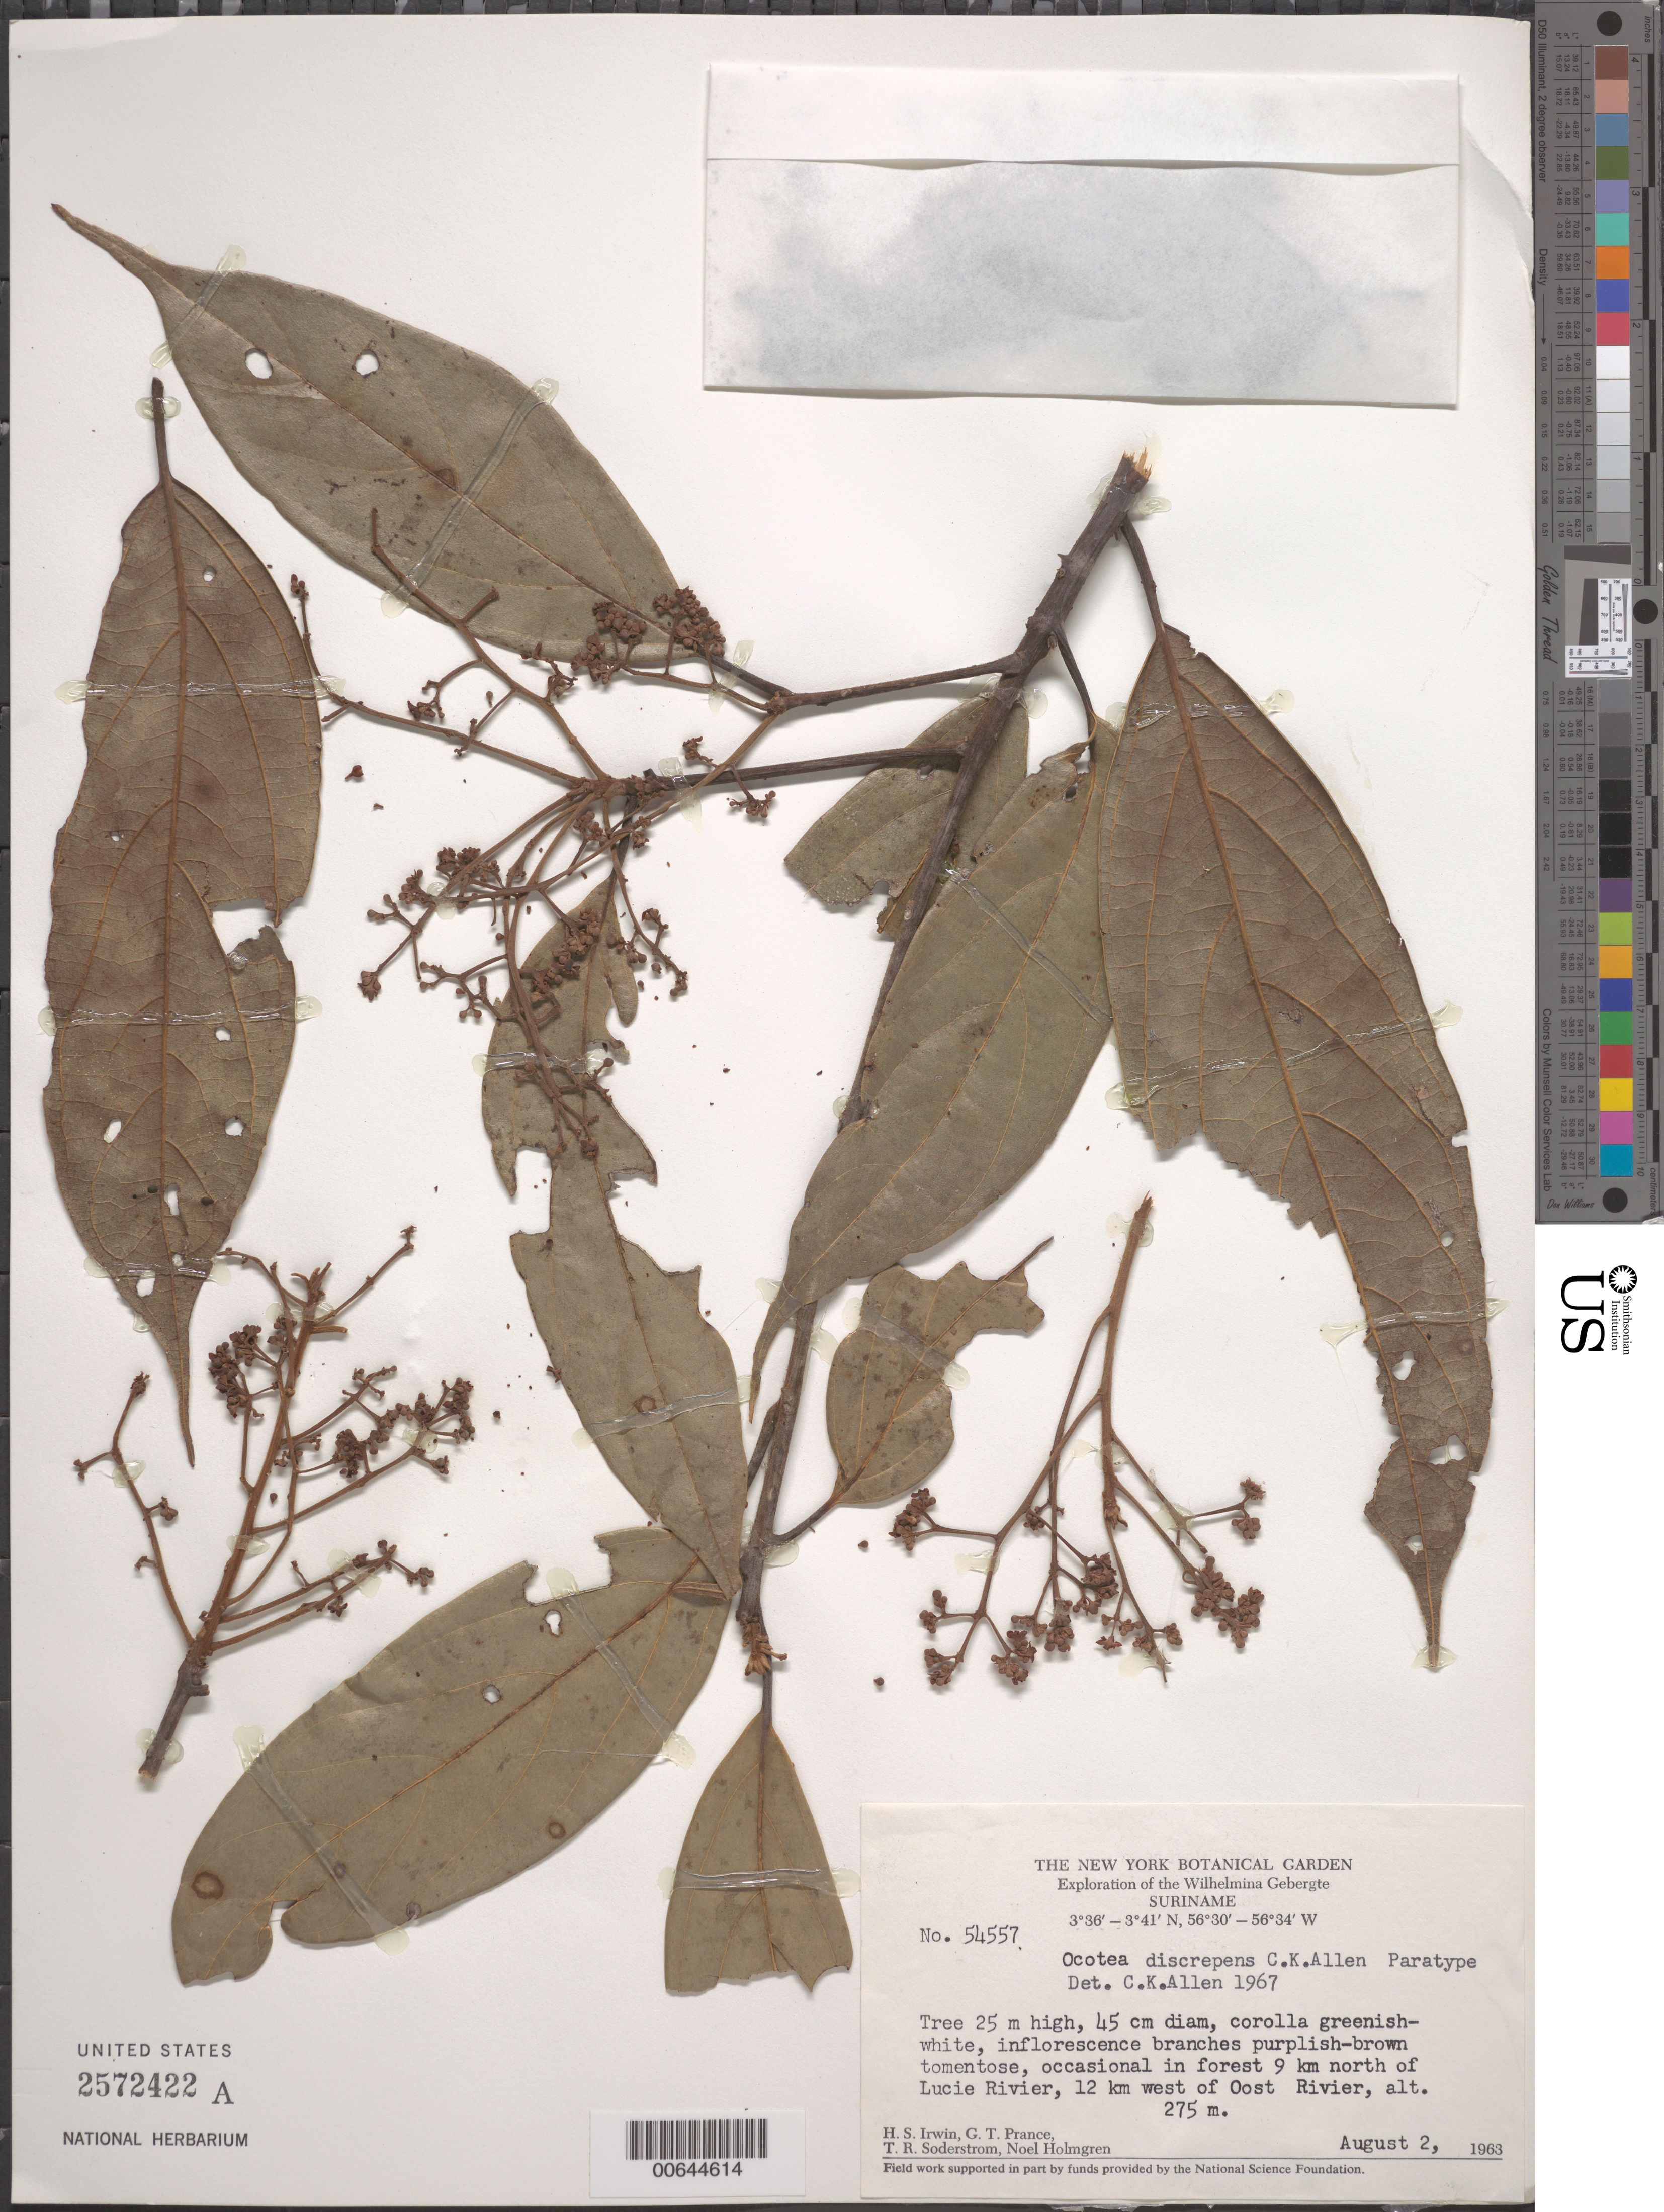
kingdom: Plantae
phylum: Tracheophyta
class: Magnoliopsida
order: Laurales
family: Lauraceae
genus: Ocotea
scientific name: Ocotea discrepens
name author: C.K. Allen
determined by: Allen, C. K.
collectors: B. Maguire, J. P. Schulz, T. R. Soderstrom & N. H. Holmgren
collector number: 54557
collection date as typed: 2-Aug-63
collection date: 1963-08-02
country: Suriname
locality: Lucie R., 9 km N of and 12 km W of Oost R., Wilhelmina Gebergte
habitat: Forest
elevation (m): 275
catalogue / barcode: US 2572422A